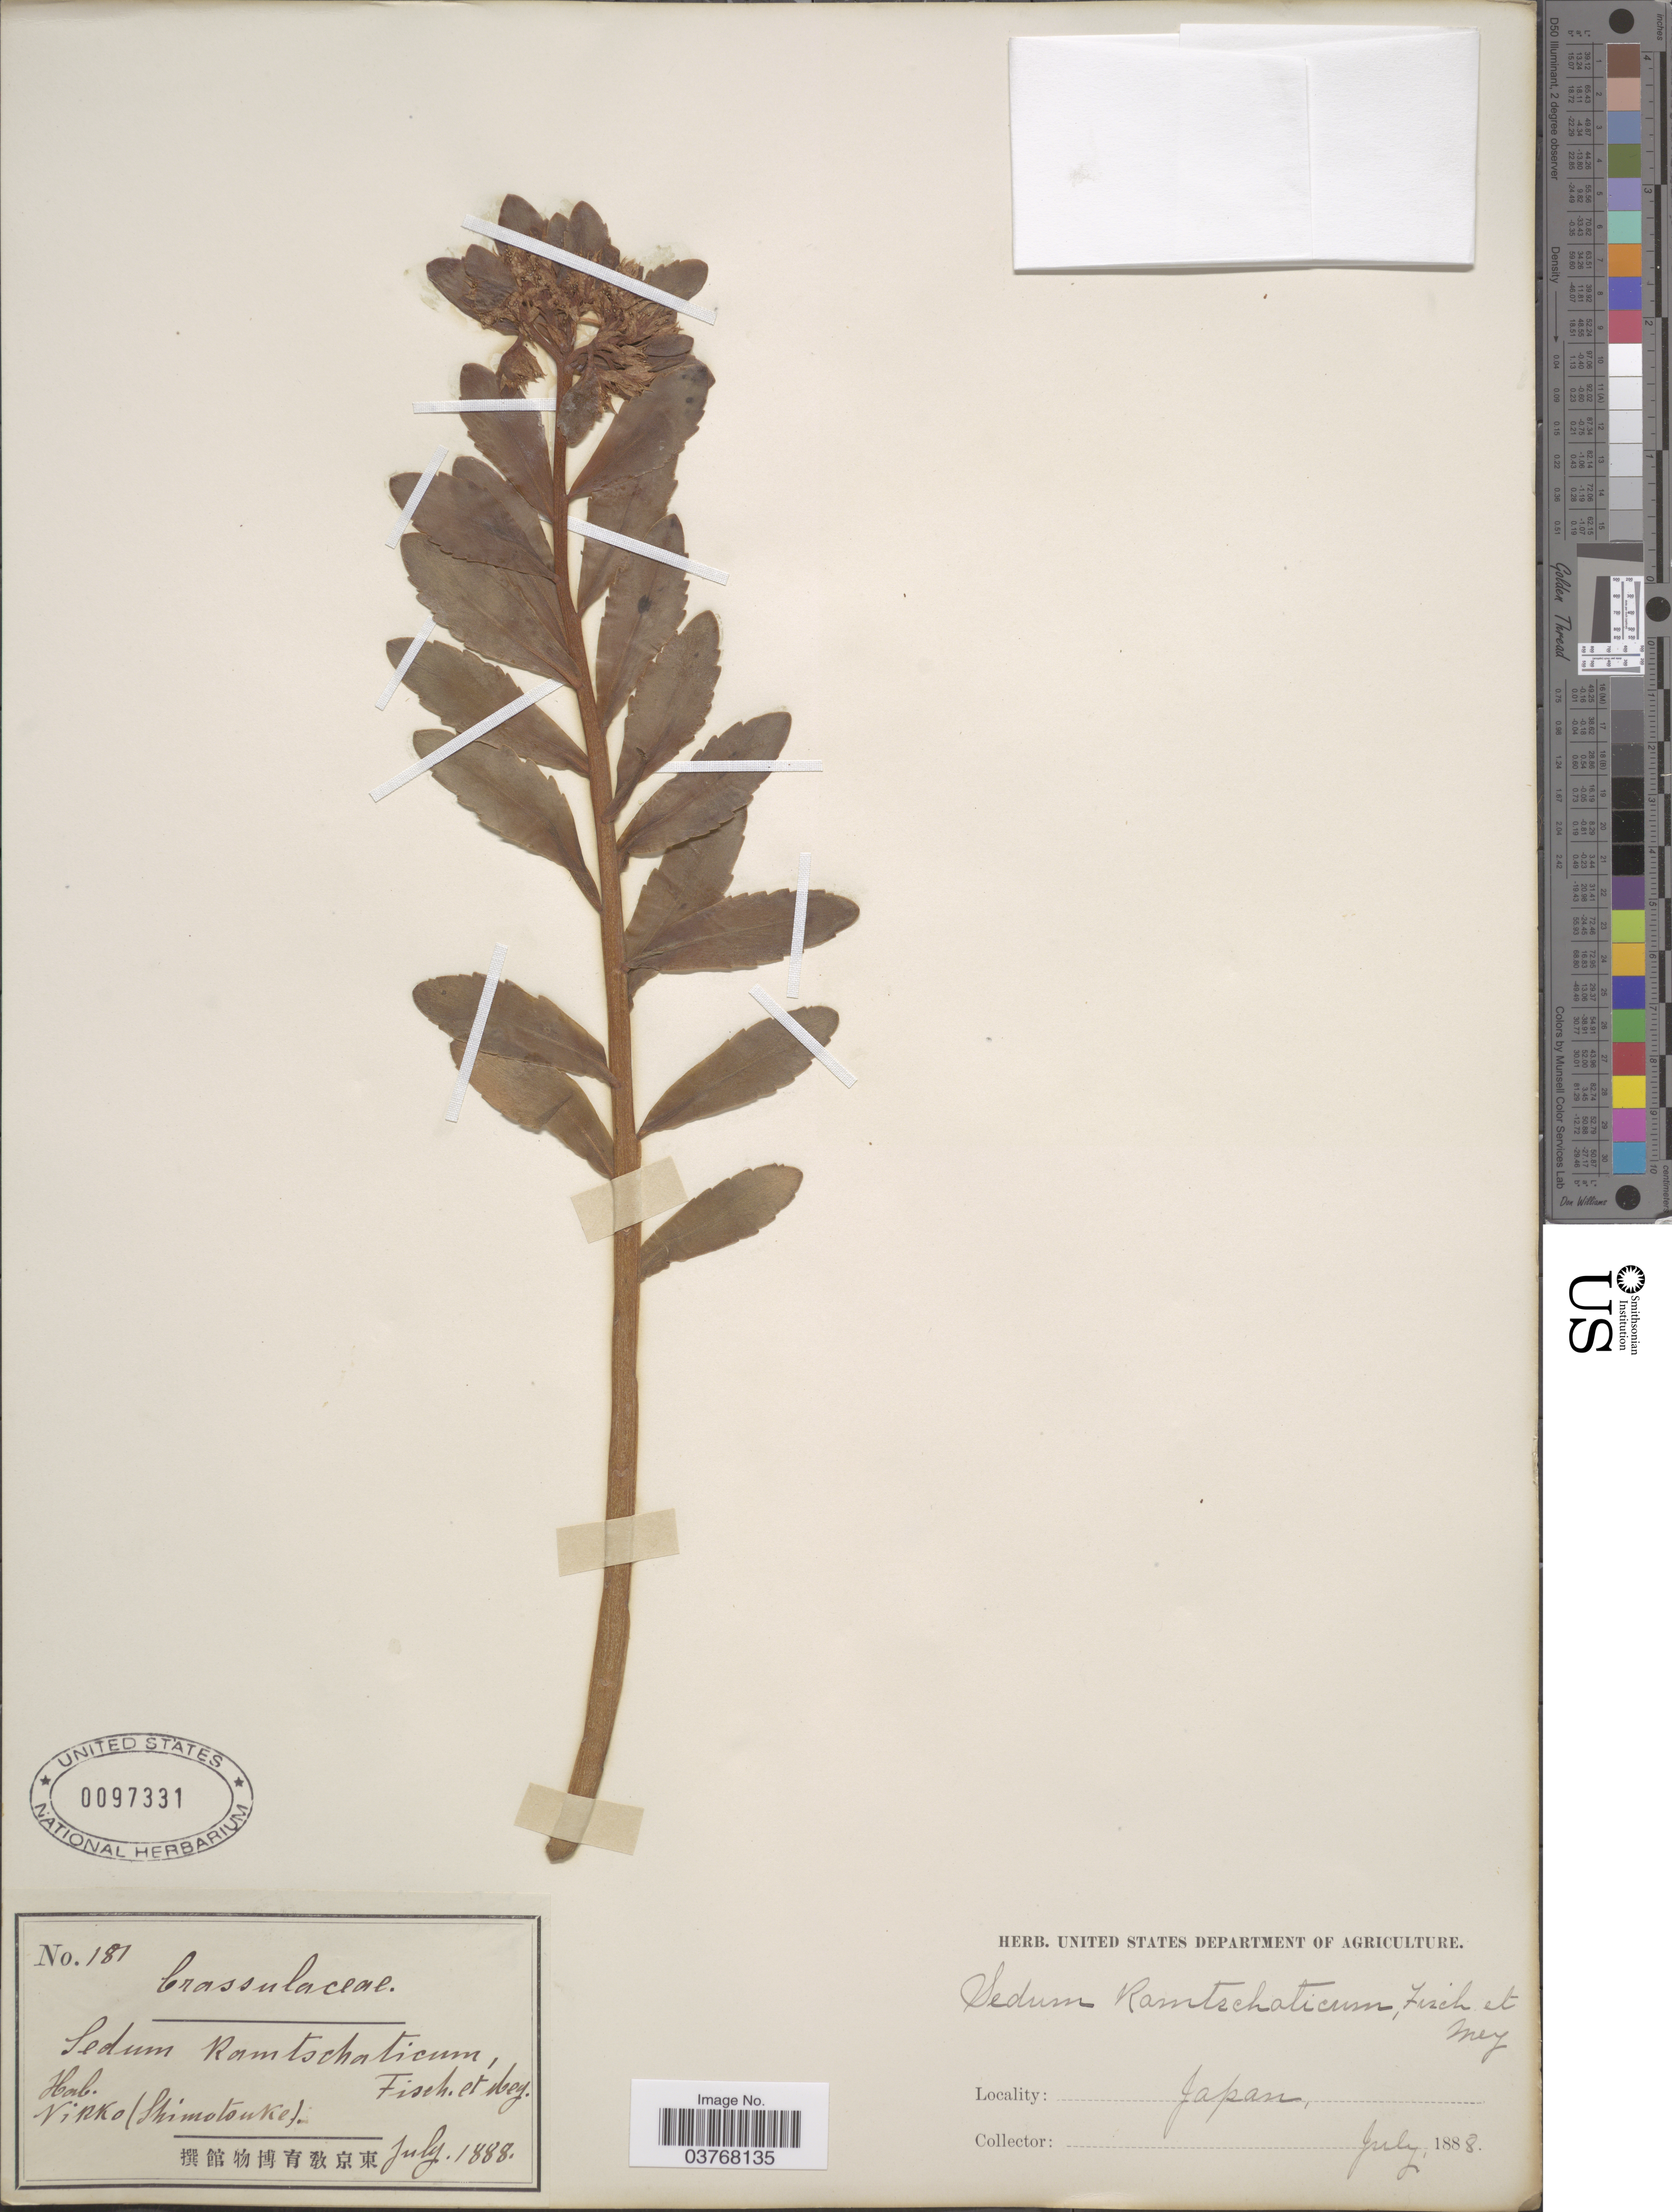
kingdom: Plantae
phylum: Tracheophyta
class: Magnoliopsida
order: Saxifragales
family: Crassulaceae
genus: Sedum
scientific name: Sedum kamtschaticum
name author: Fisch. & C.A. Mey.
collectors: Facchini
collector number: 181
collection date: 1888-07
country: Japan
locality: Nikko (Shimotsuke).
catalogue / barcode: US 97331